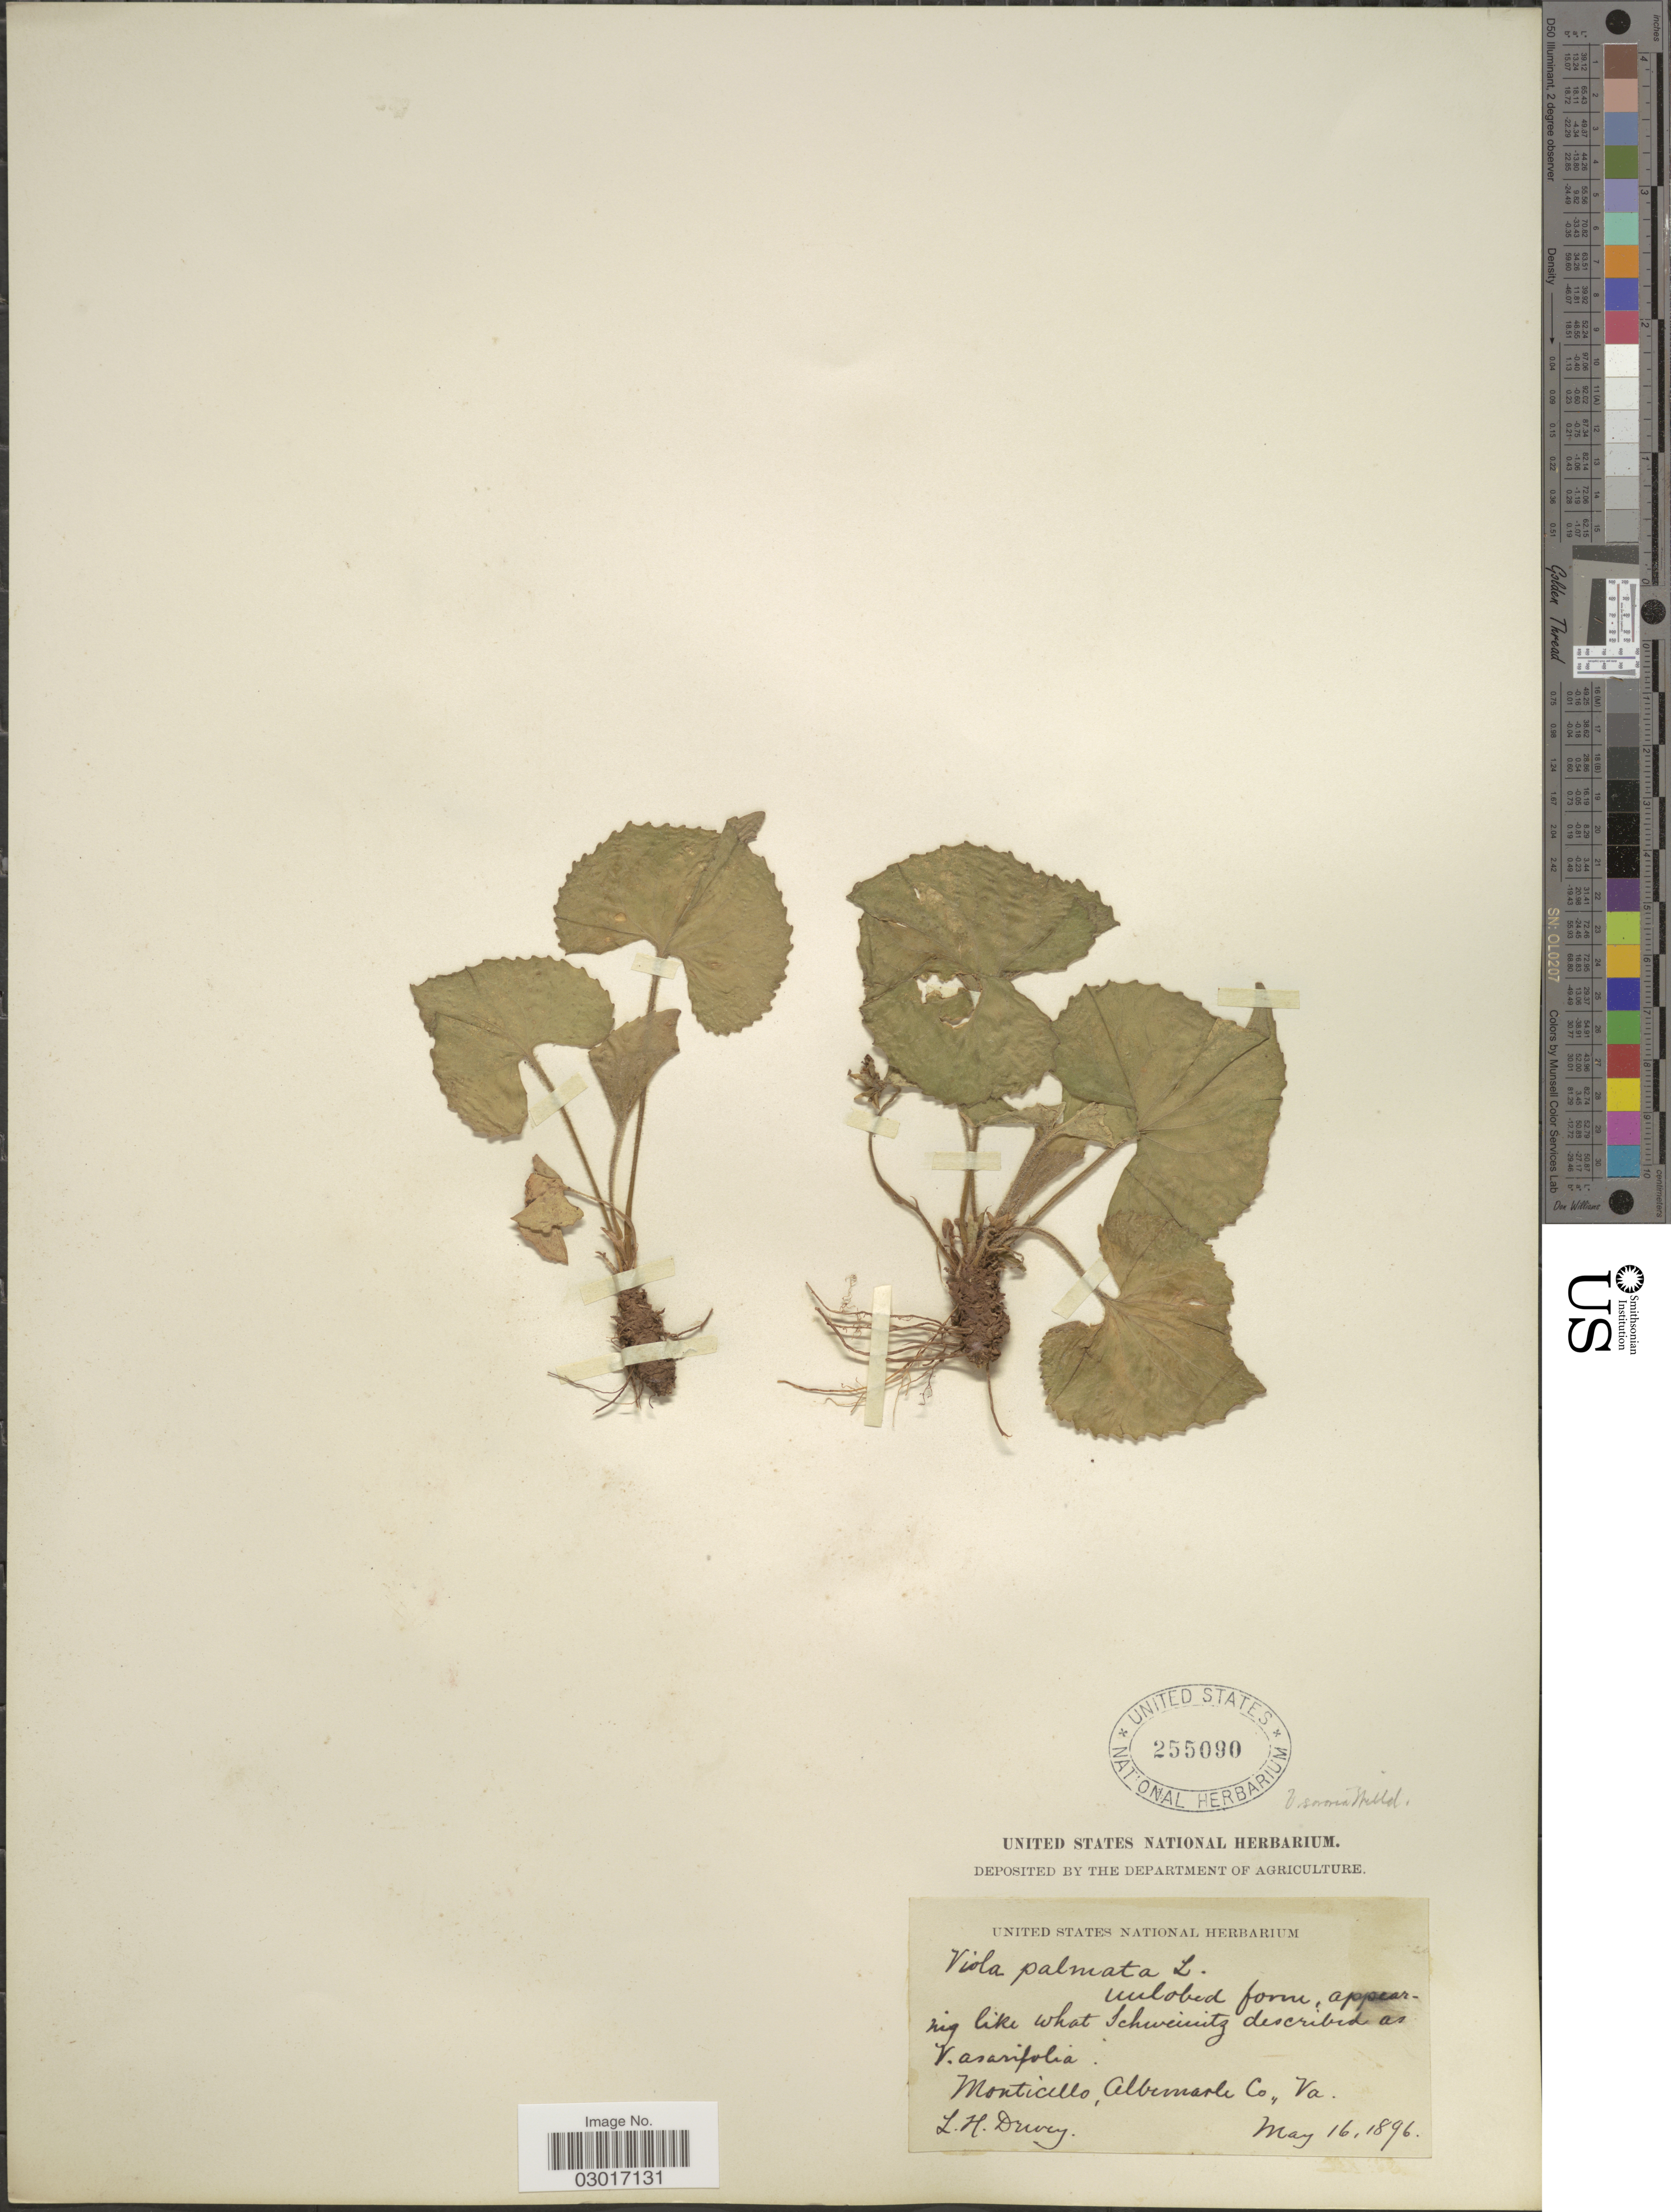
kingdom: Plantae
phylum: Tracheophyta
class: Magnoliopsida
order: Malpighiales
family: Violaceae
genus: Viola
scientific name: Viola sororia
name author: Willd.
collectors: L. H. Dewey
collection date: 1896-05-16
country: United States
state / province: Virginia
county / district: Albemarle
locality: Monticello, Albemarle Co., Va.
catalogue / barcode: US 255090